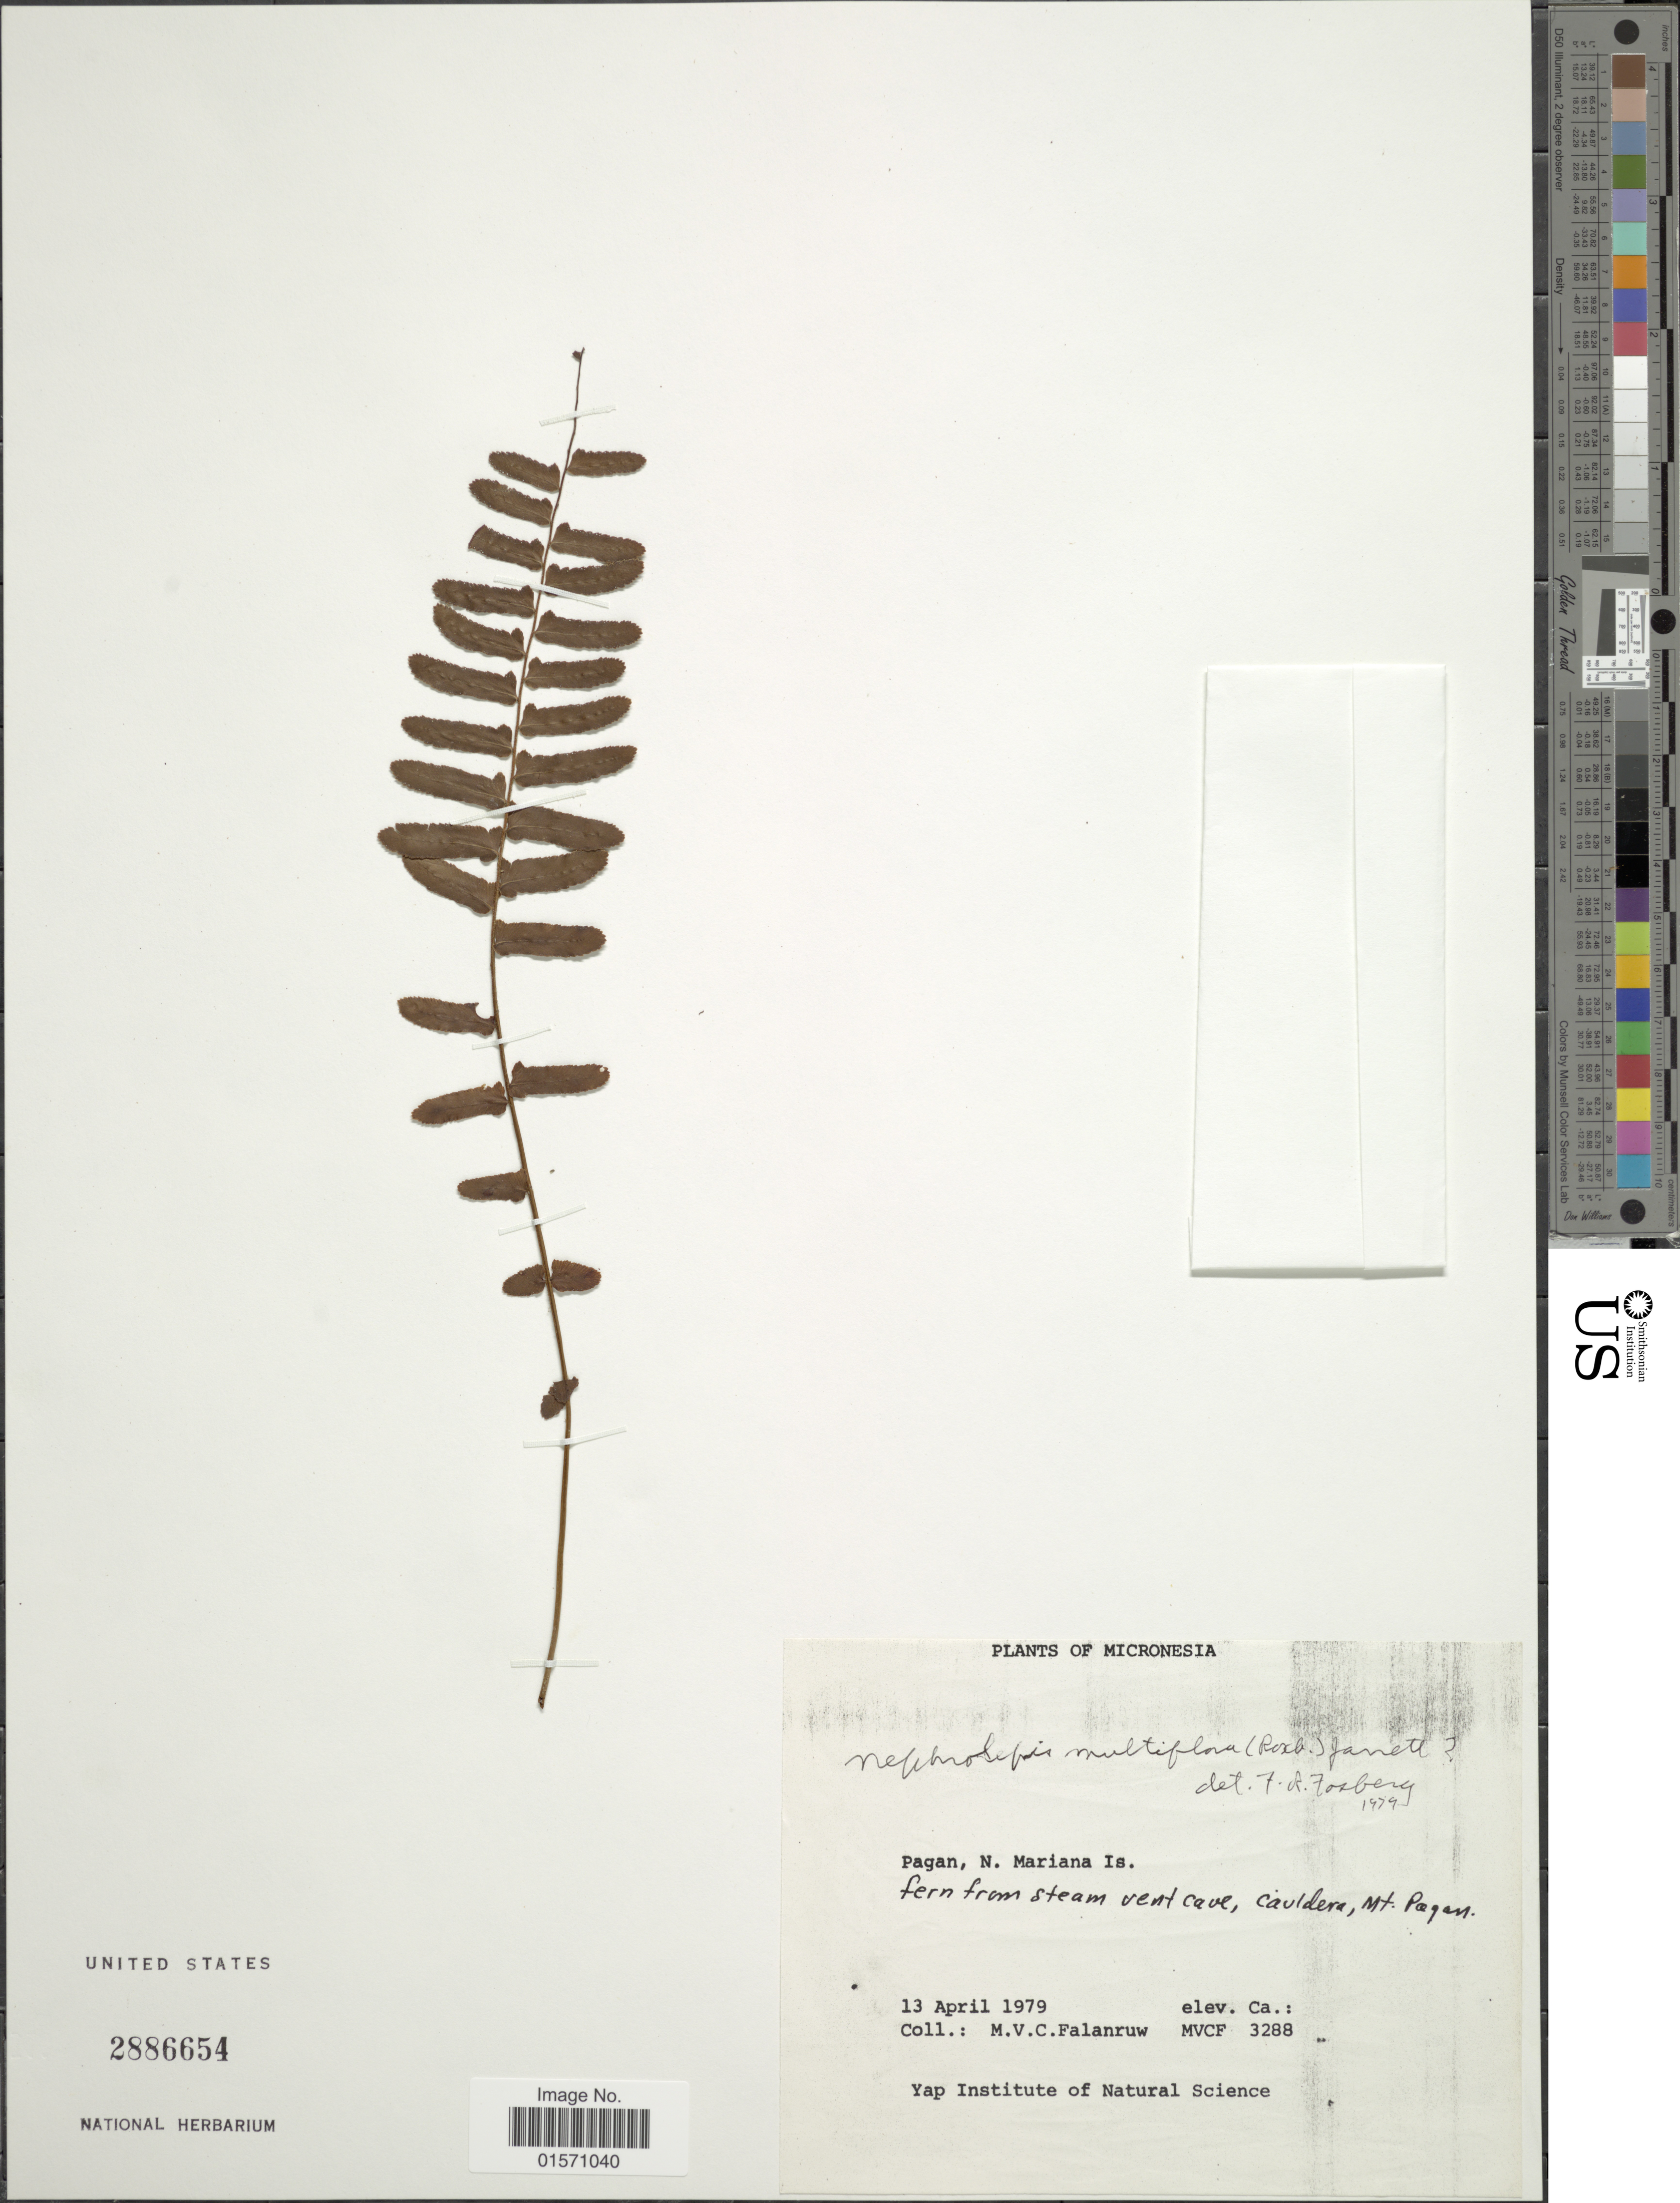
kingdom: Plantae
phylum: Tracheophyta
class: Polypodiopsida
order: Polypodiales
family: Nephrolepidaceae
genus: Nephrolepis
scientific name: Nephrolepis lauterbachii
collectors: M. V. Falanruw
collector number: MVCF 3288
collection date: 1979-04-13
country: Northern Mariana Islands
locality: Micronesia. Pagan, N. Mariana Is. Steam vent cave, Cauldera, Mt. Pagan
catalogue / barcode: US 2886654